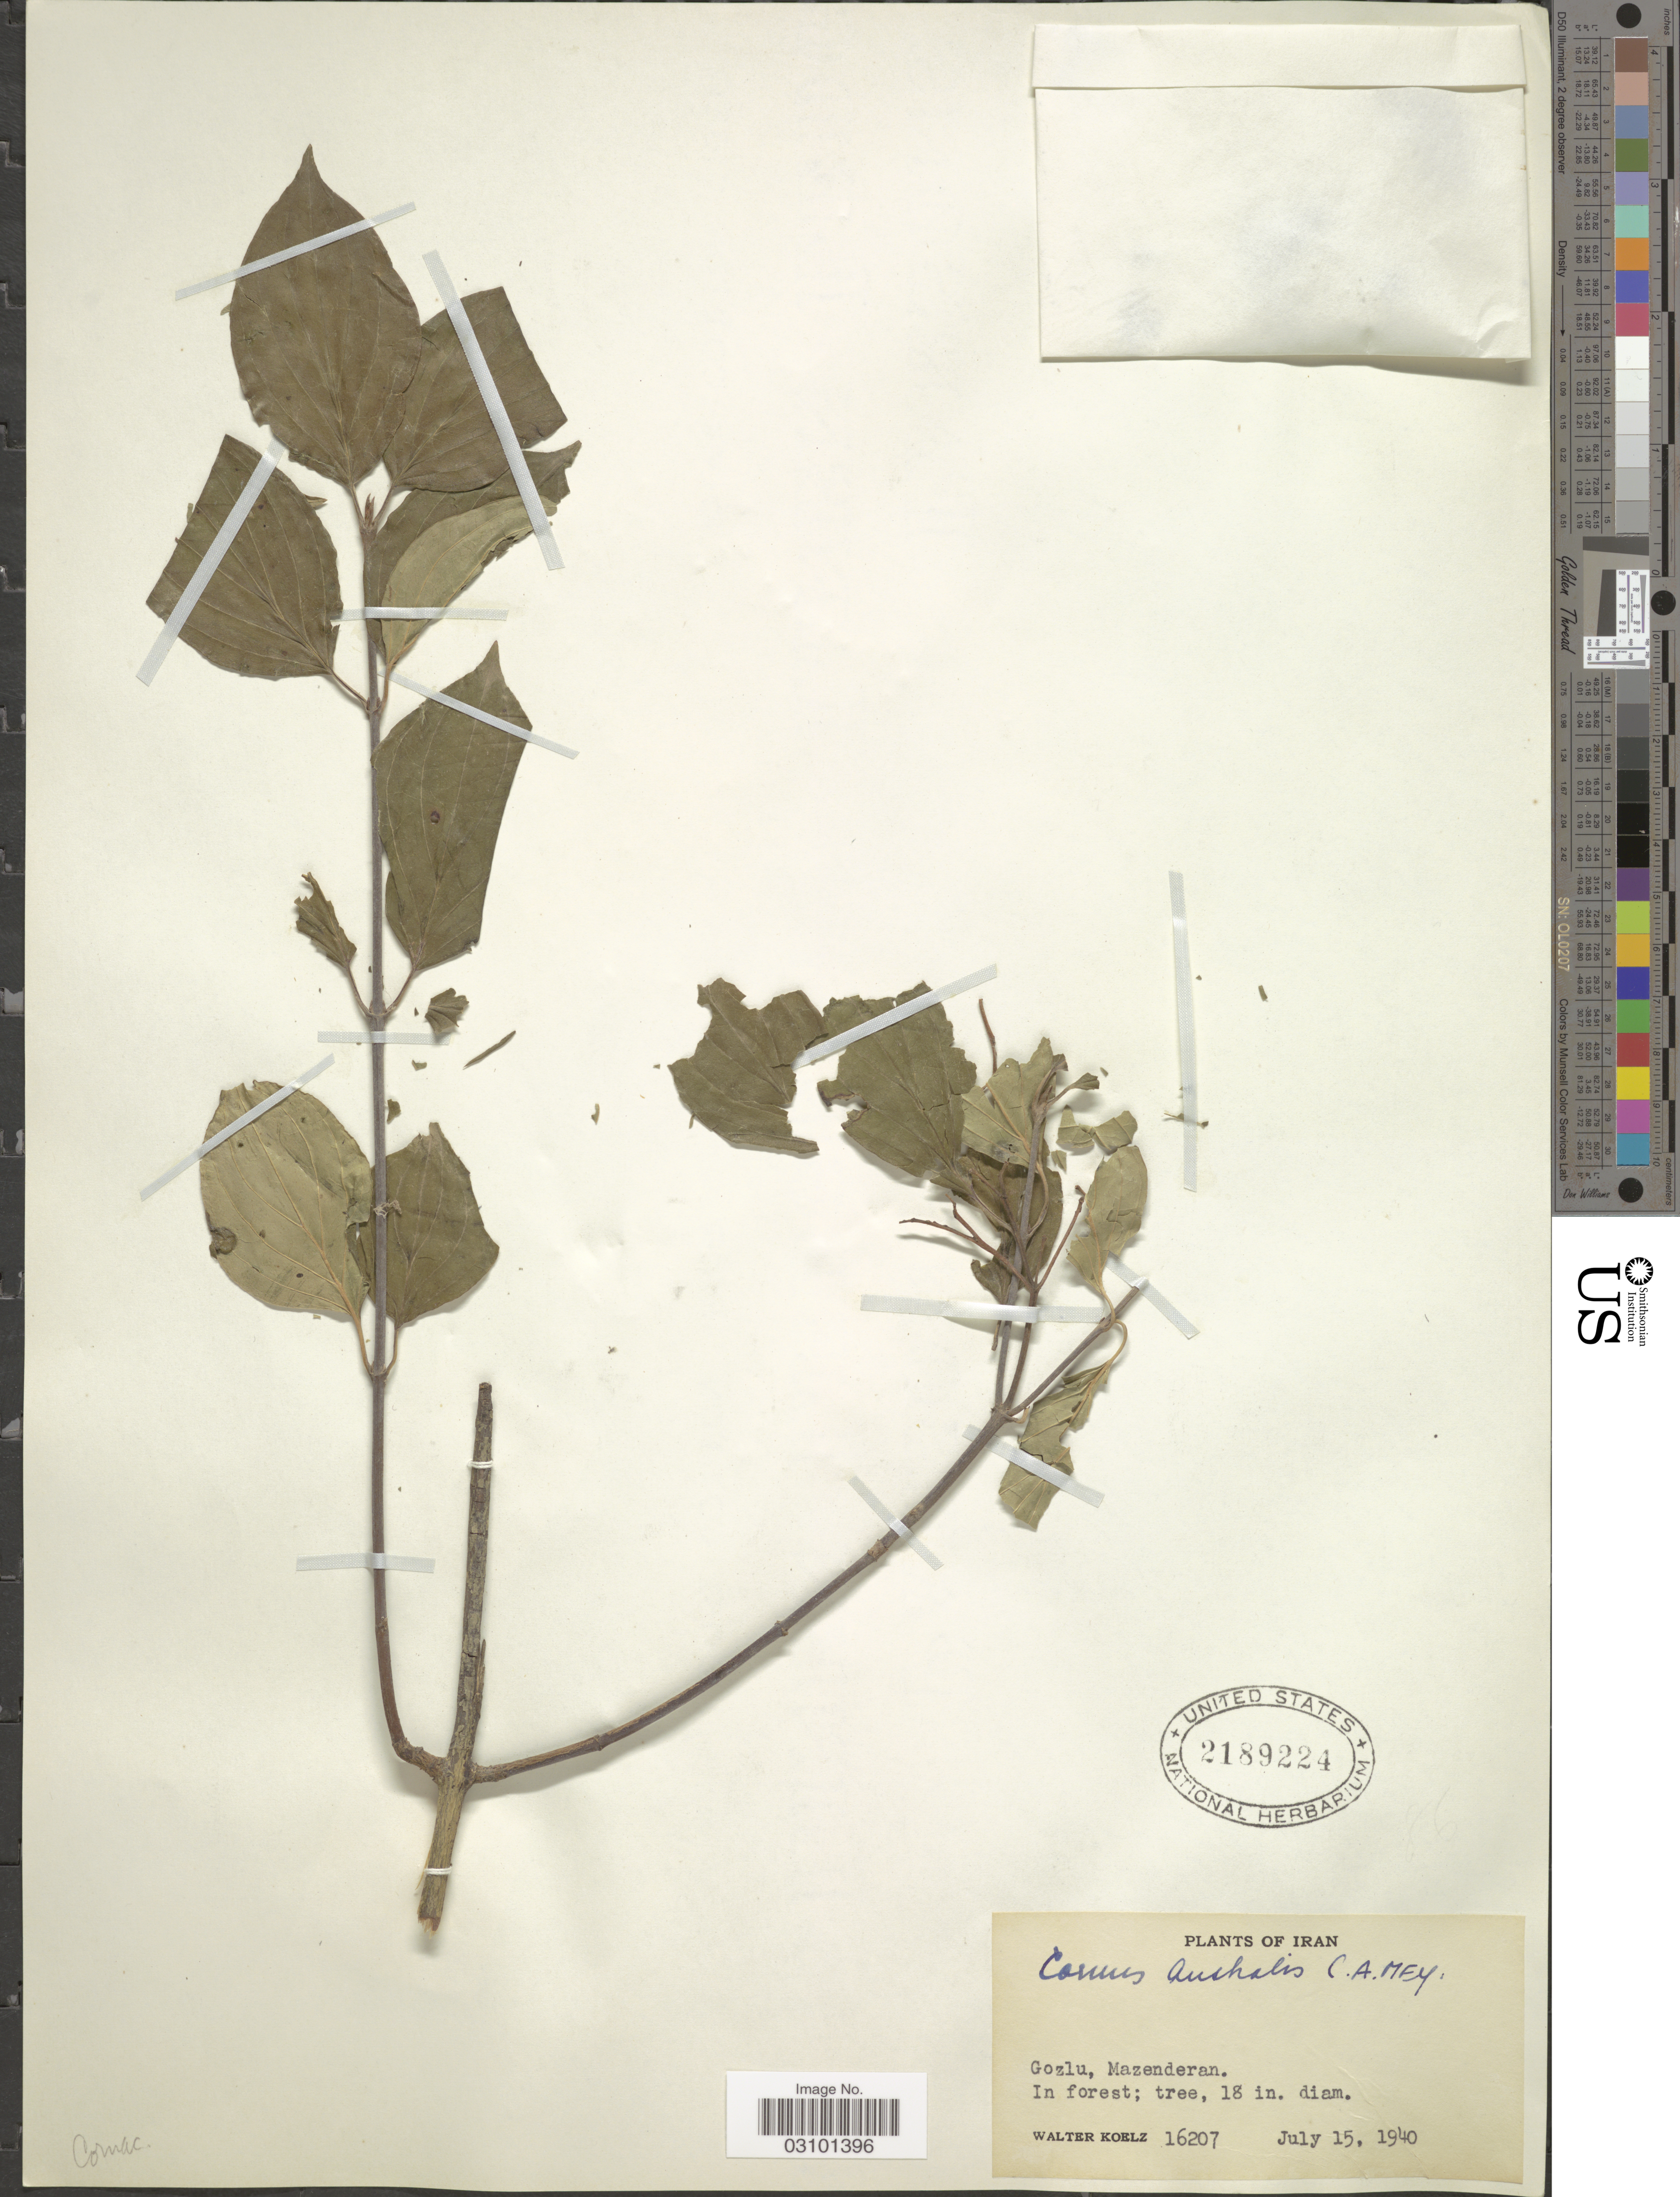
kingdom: Plantae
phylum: Tracheophyta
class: Magnoliopsida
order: Cornales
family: Cornaceae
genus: Cornus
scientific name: Cornus australis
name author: C.A. Mey.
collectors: W. N. Koelz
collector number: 16207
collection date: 1940-07-15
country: Iran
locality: Gozlu, Mazenderan.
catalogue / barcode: US 2189224